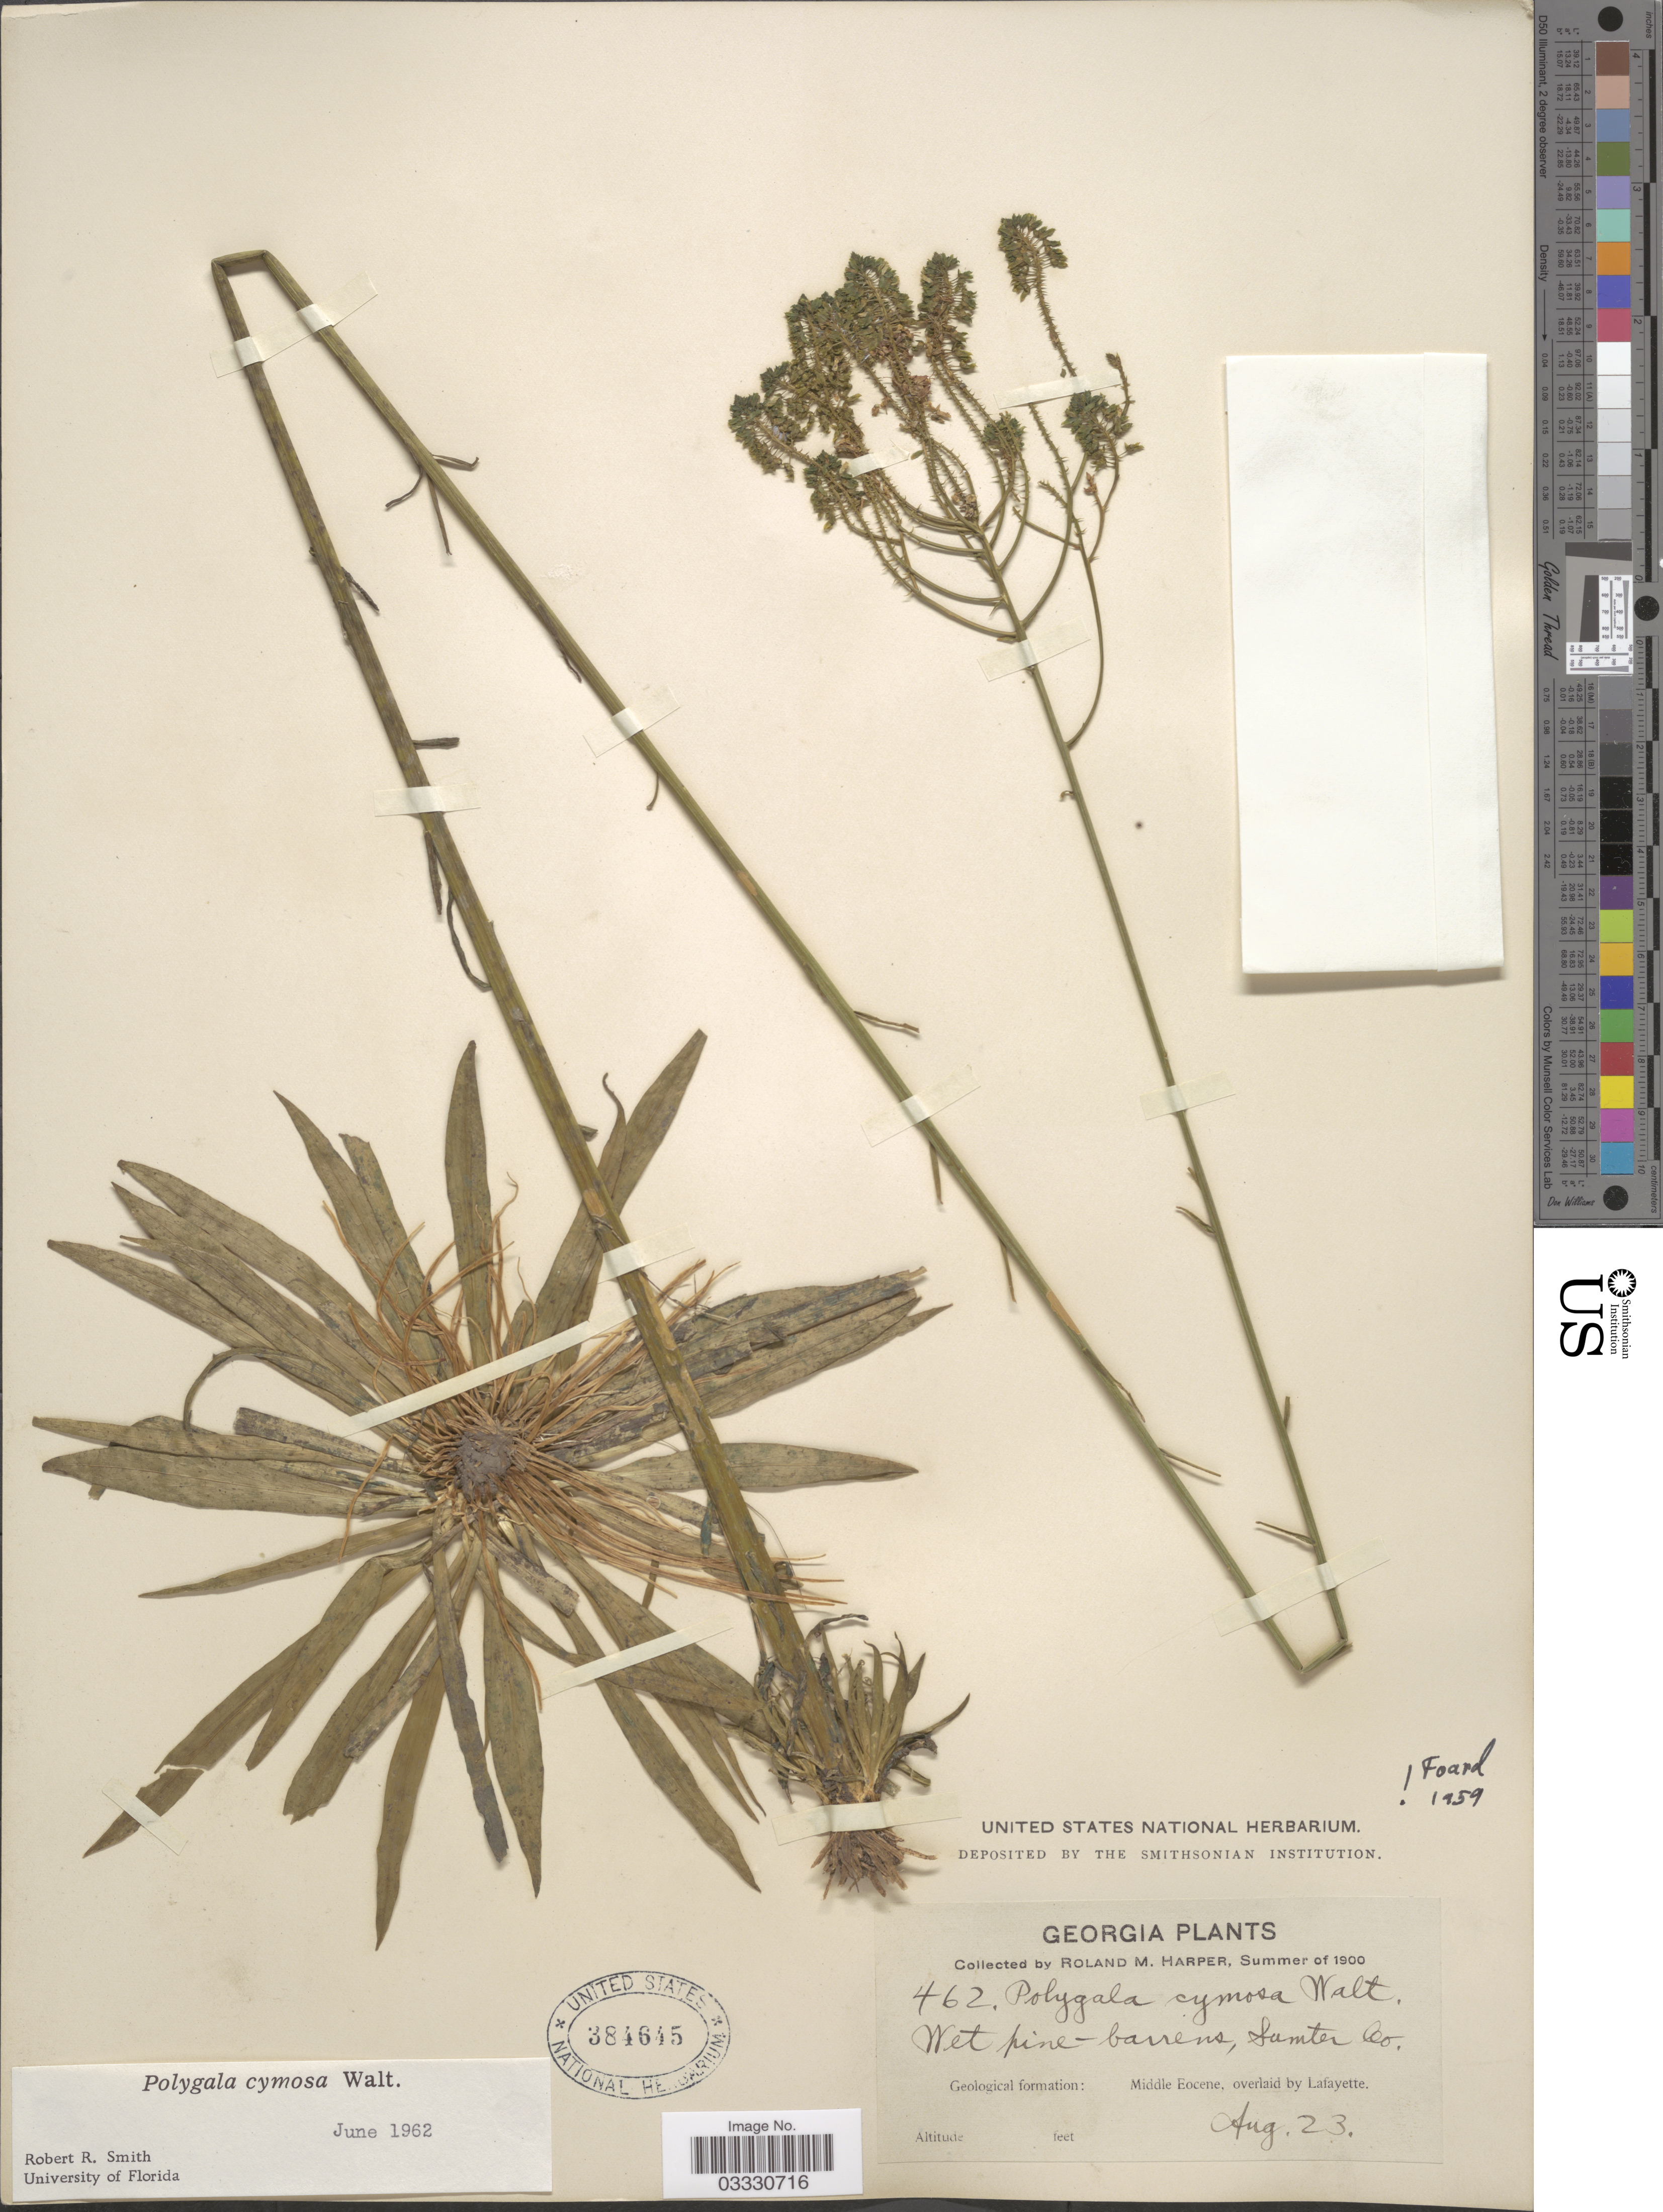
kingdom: Plantae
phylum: Tracheophyta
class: Magnoliopsida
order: Fabales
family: Polygalaceae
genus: Polygala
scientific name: Polygala cymosa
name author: Walter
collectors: R. M. Harper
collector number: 462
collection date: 1900-08-23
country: United States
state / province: Georgia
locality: Wet pine-barrens, Sumter Co.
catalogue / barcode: US 384645